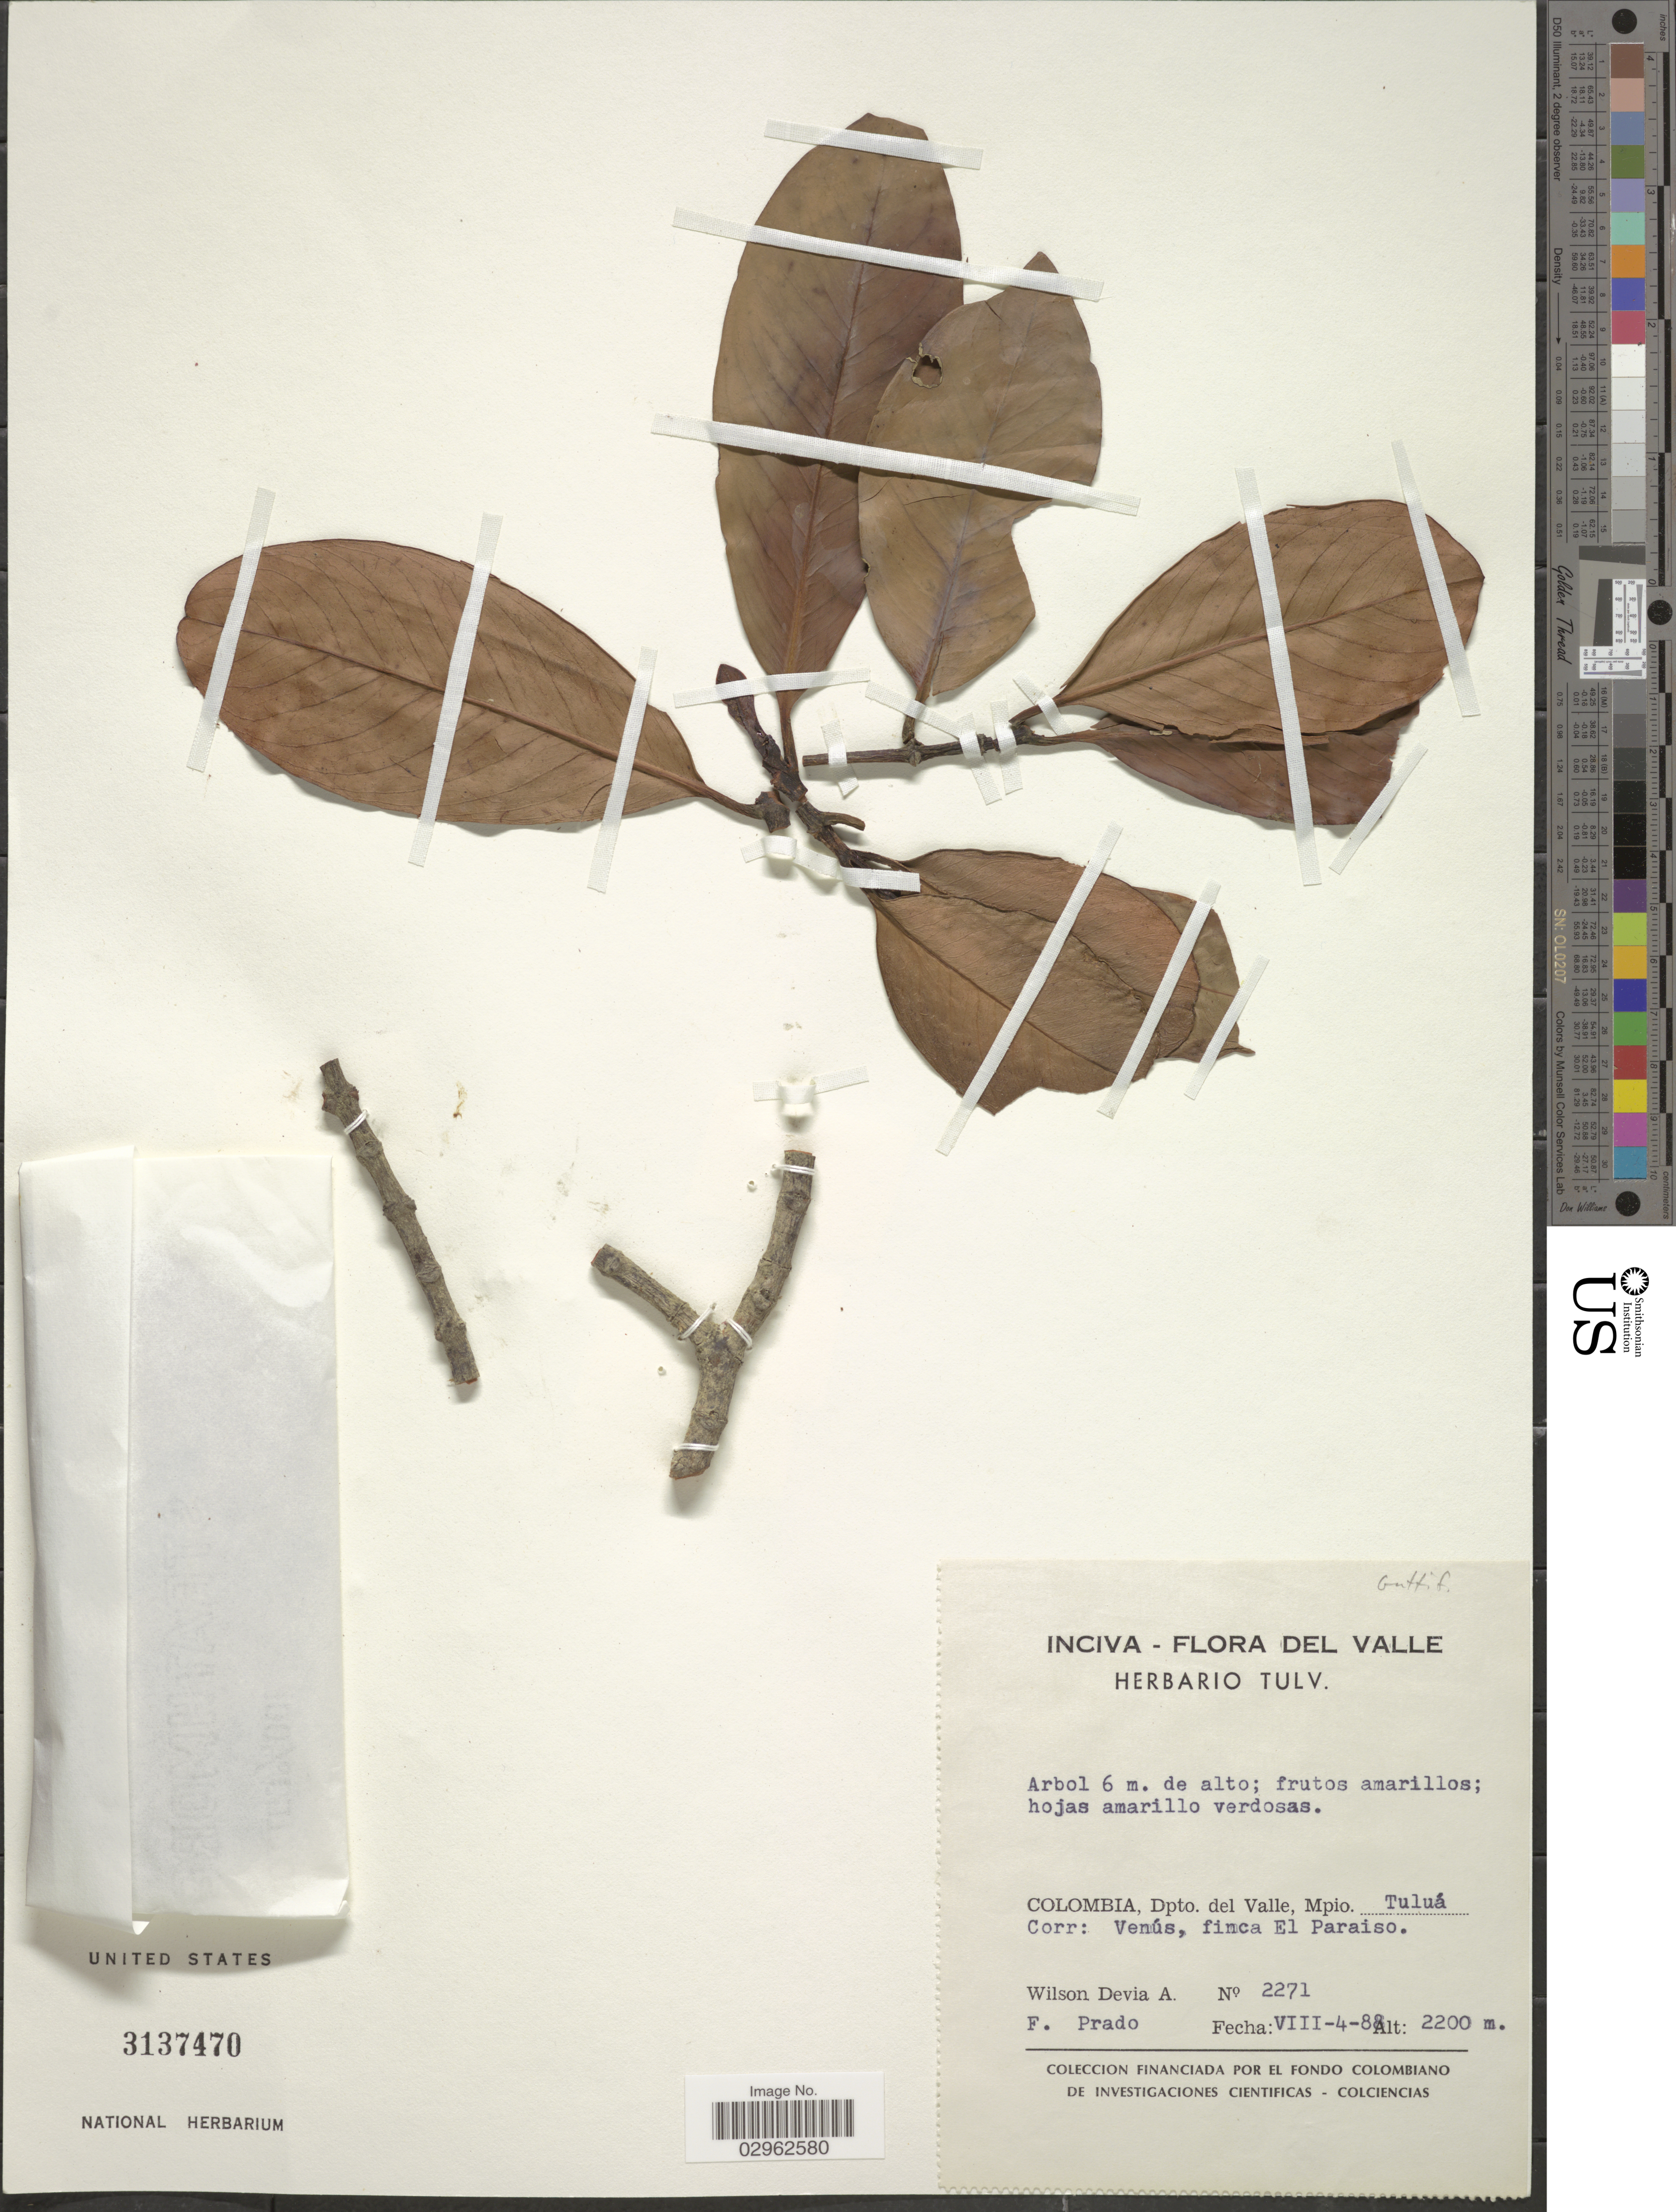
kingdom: Plantae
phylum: Tracheophyta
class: Magnoliopsida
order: Malpighiales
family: Clusiaceae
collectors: W. Devia A. & F. Prado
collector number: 2271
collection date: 1988-08-04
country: Colombia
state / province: Valle del Cauca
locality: Dpto. del Valle, Mpio. Tuluá, Corr: Venús, finca El Paraiso.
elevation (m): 2200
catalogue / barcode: US 3137470